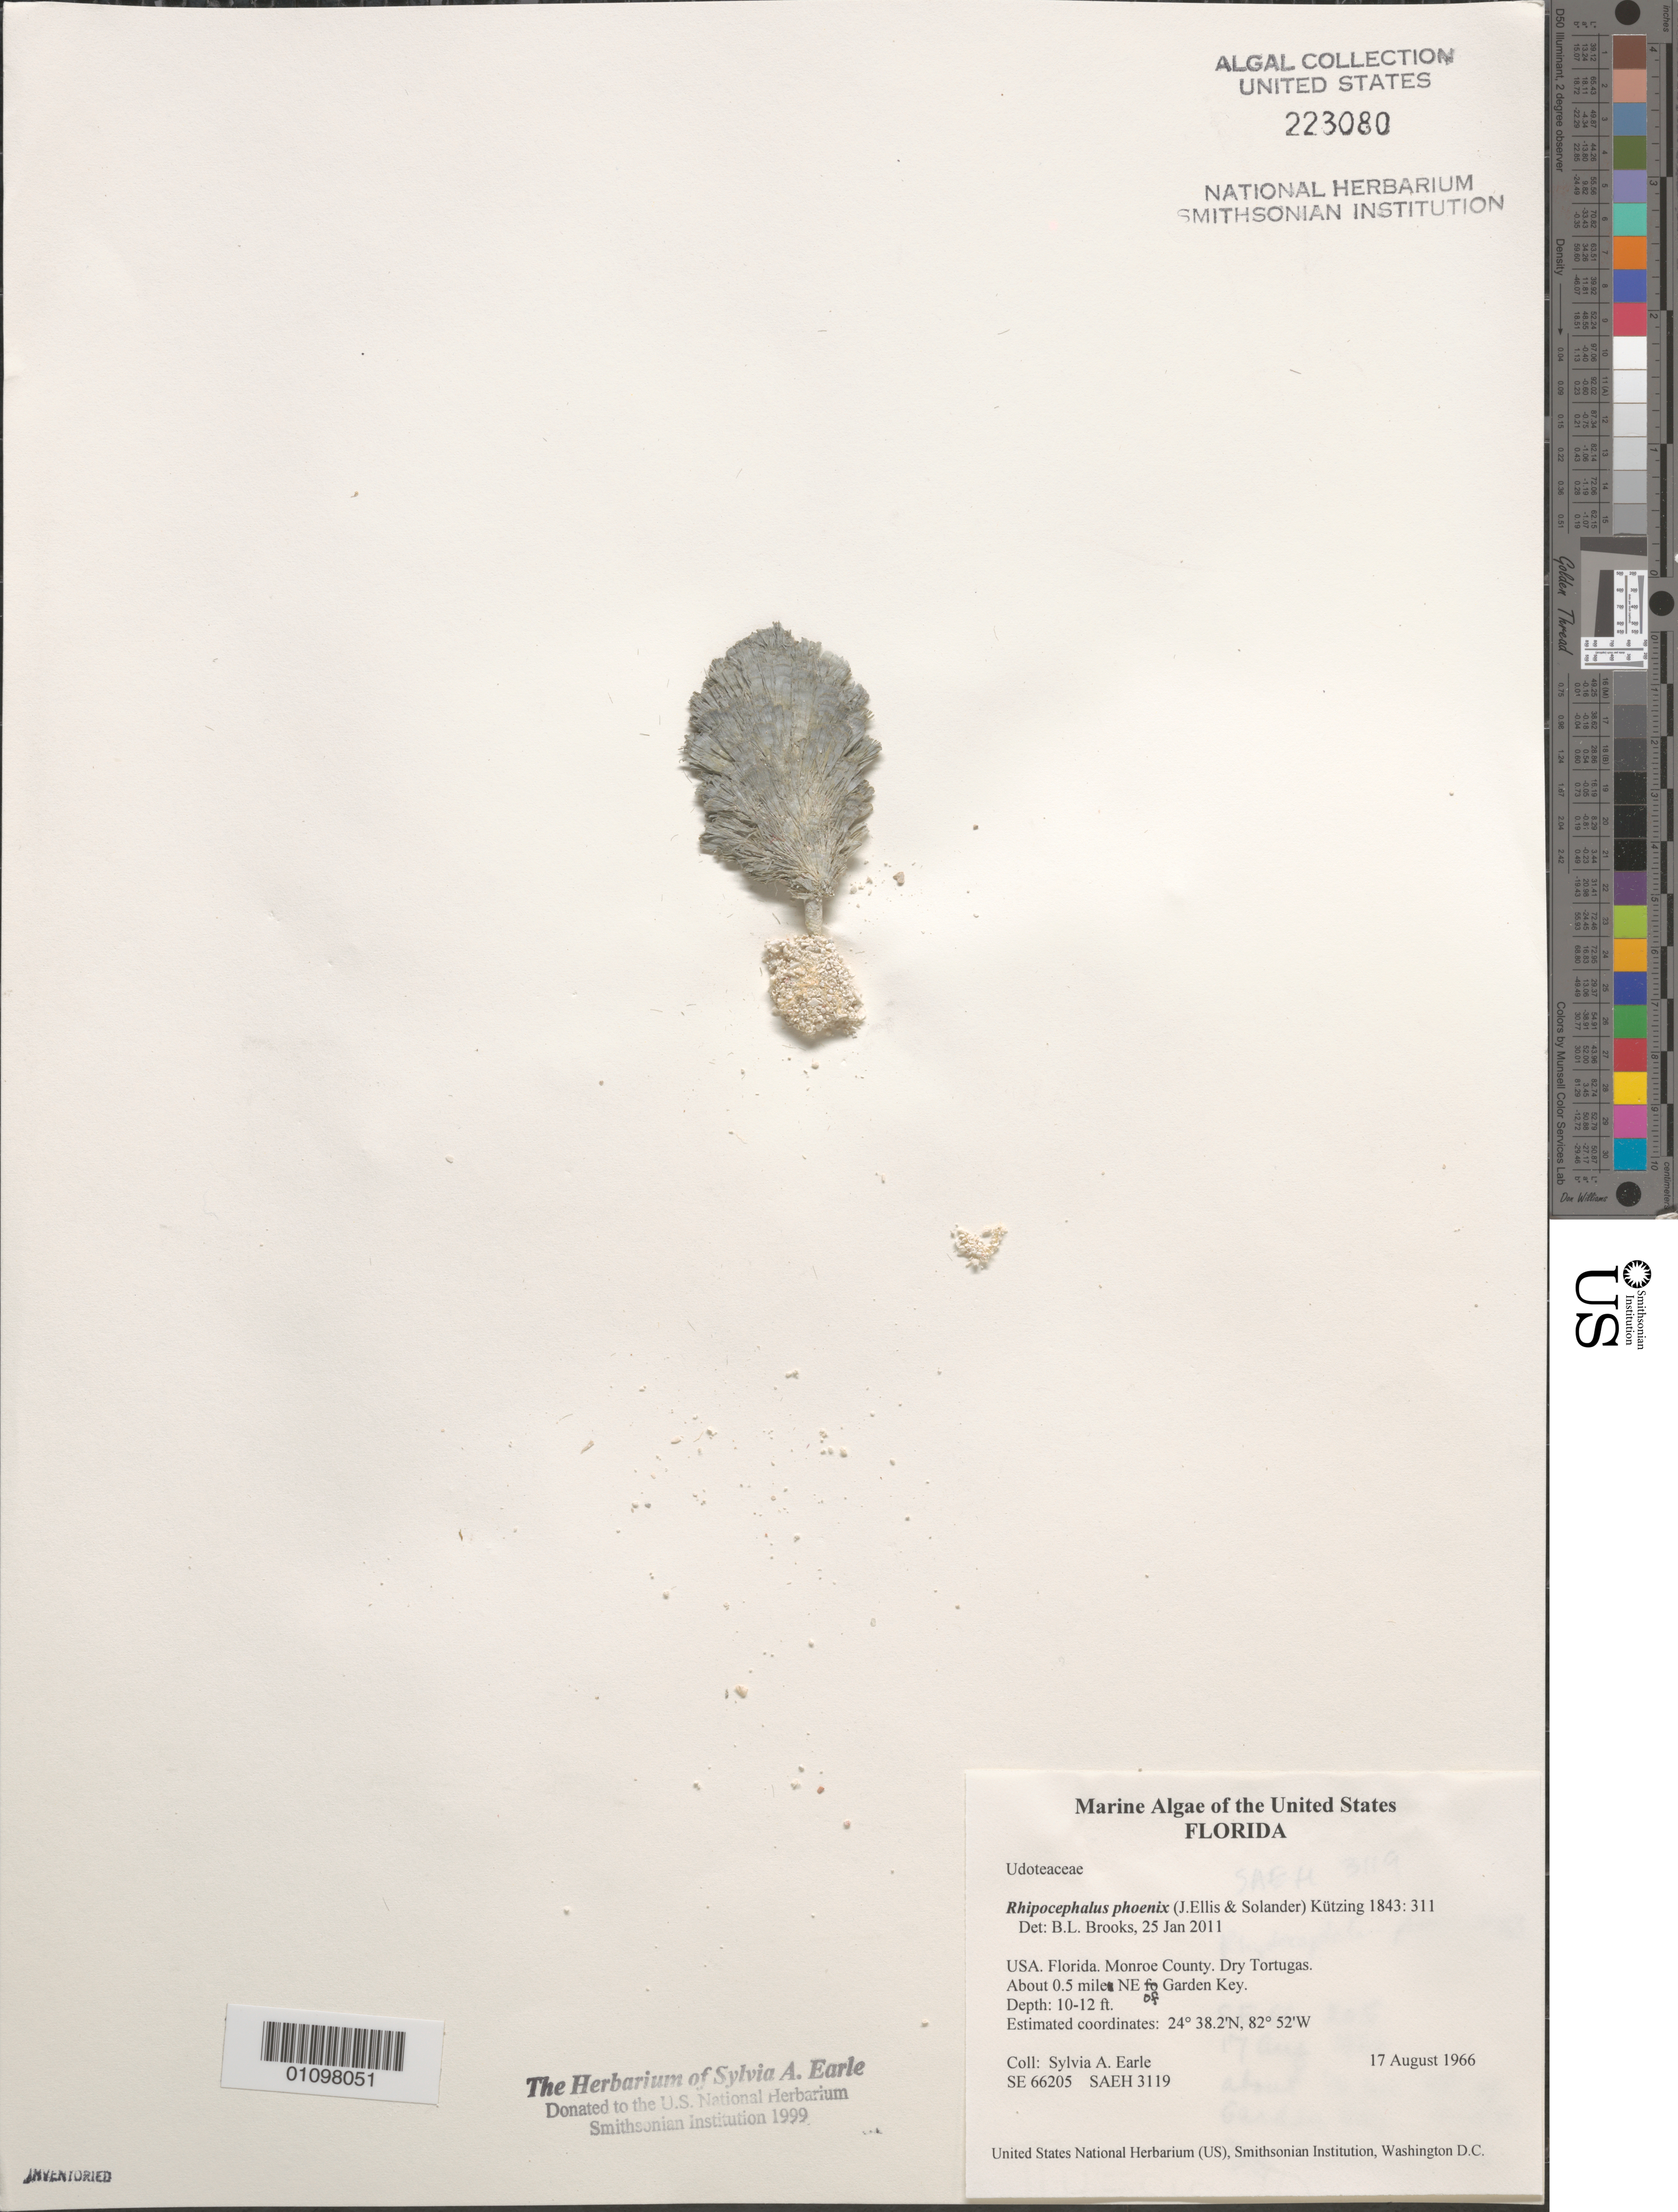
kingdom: Plantae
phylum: Chlorophyta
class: Ulvophyceae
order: Bryopsidales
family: Udoteaceae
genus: Rhipocephalus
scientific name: Rhipocephalus phoenix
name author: (J. Ellis & Sol.) Kütz.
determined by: Brooks, B. L., (BOT), Smithsonian Institution - National Museum of Natural History (UNITED STATES)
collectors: S. A. Earle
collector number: SE 66205 & SAEH 3119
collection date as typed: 17 Aug 1966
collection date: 1966-08-17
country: United States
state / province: Florida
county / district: Monroe County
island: Dry Tortugas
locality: Ca. 0.5 mile northeast of Garden Key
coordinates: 24 38.2'N, 82 52'W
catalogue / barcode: US 223080